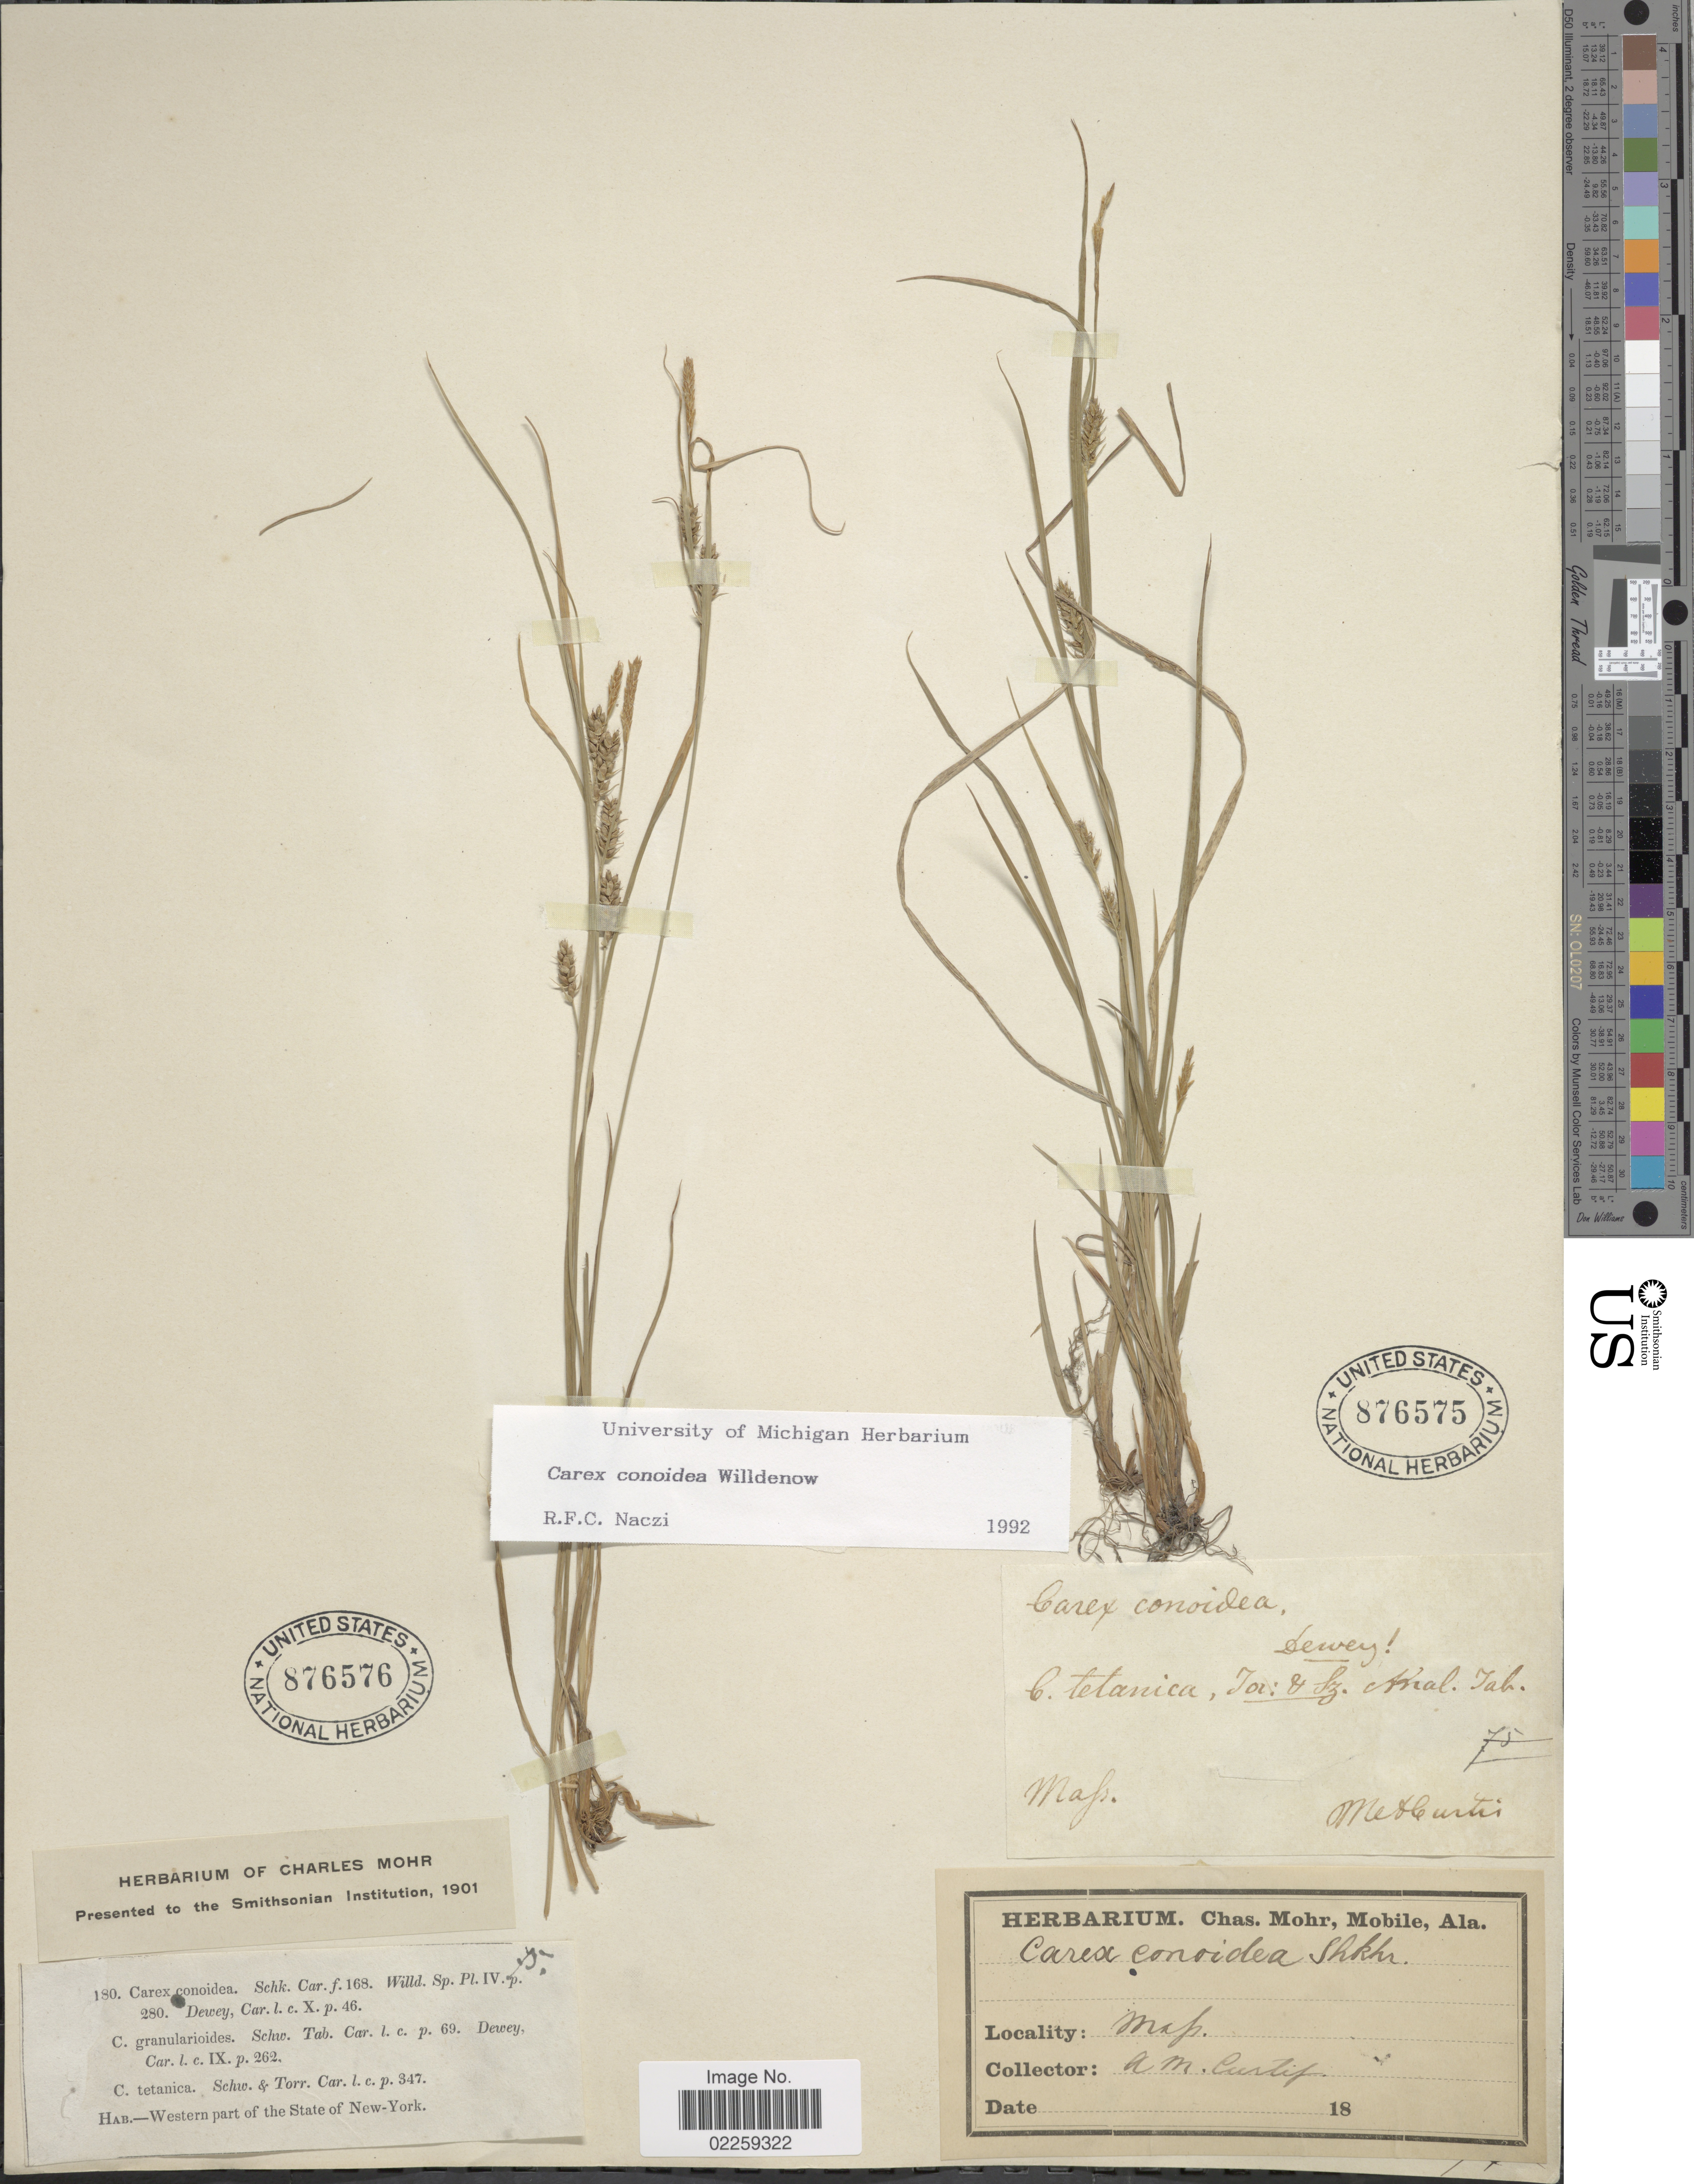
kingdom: Plantae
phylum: Tracheophyta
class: Liliopsida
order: Poales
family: Cyperaceae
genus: Carex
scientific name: Carex conoidea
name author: Willd.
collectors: A. H. Curtiss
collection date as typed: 18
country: United States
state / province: Massachusetts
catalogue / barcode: US 876575